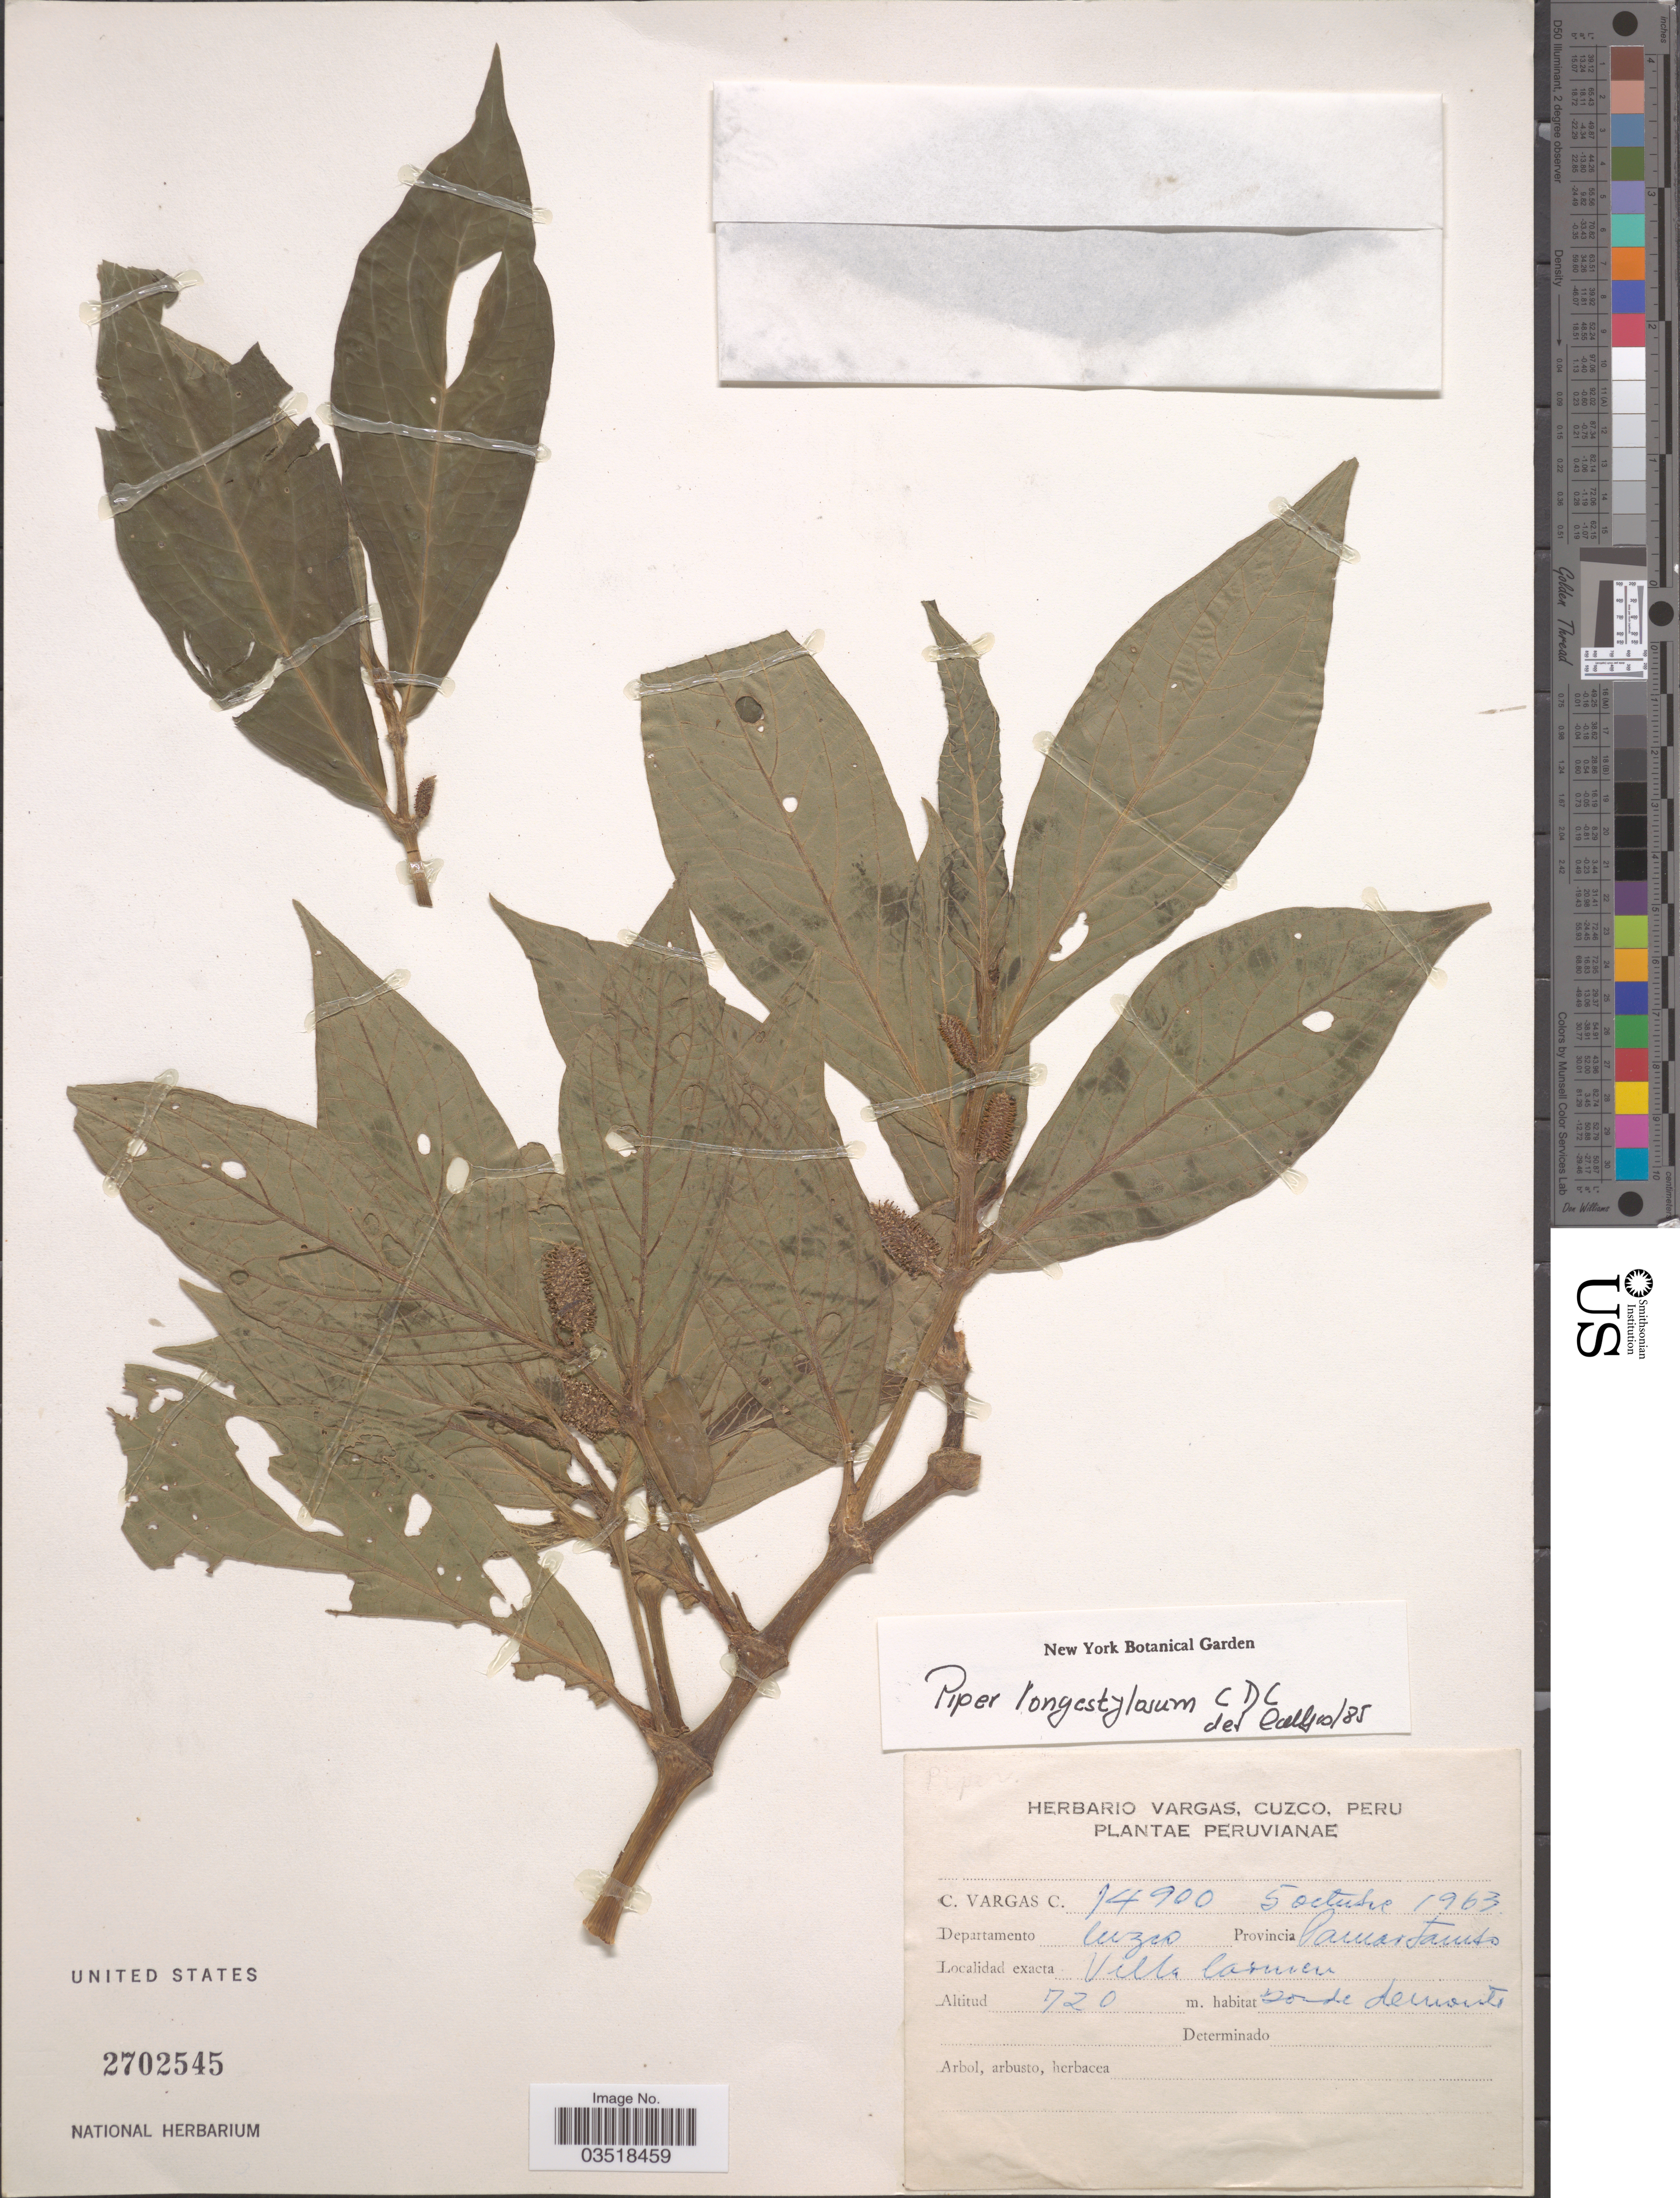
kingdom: Plantae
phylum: Tracheophyta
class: Magnoliopsida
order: Piperales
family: Piperaceae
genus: Piper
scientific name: Piper longestylosum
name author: C. DC.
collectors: C. Vargas Calderón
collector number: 14900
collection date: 1963-10-05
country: Peru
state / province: Cusco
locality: Departamento Cuzco. Provincia Paucartambo. Villa Carmen.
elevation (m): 720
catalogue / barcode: US 2702545